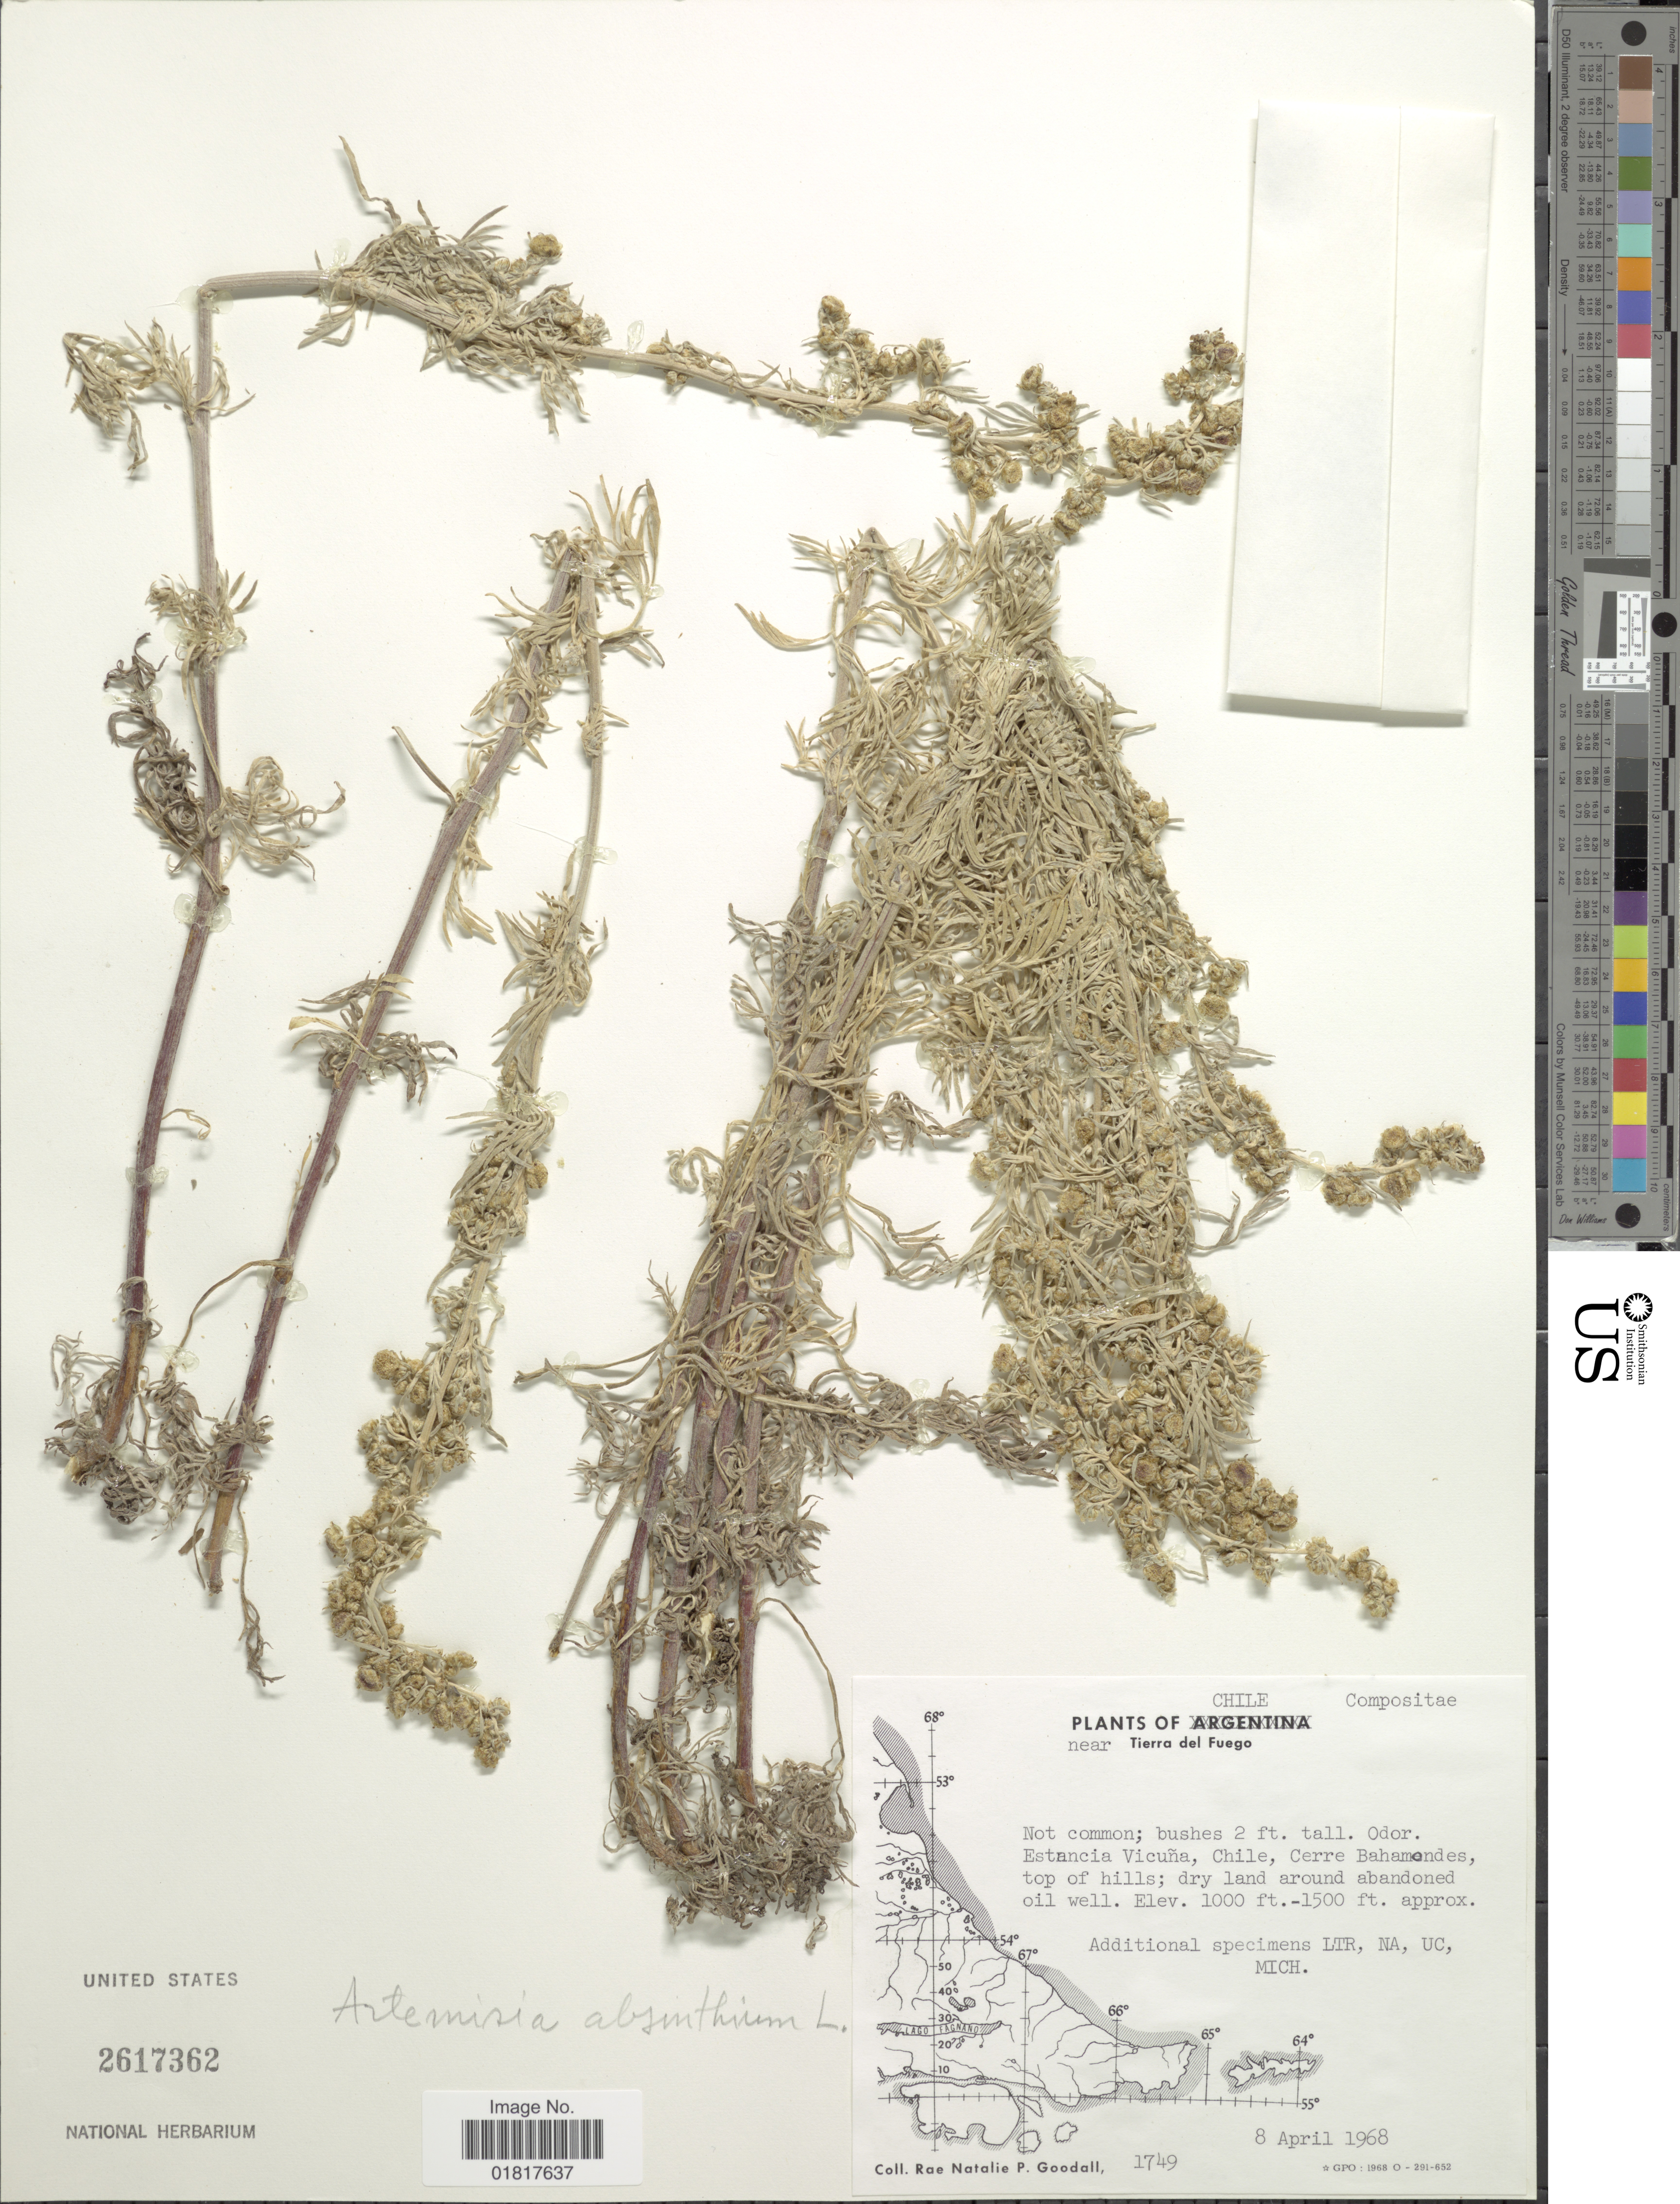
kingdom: Plantae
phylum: Tracheophyta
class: Magnoliopsida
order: Asterales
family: Asteraceae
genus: Artemisia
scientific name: Artemisia absinthium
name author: L.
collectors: R. Goodall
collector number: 1749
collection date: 1968-04-08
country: Chile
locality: Near Tierra del Fuego, Estancia Vicuña, Cerre Bahamendes, top of hills, dry land around abandoned oil well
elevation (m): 305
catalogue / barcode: US 2617362